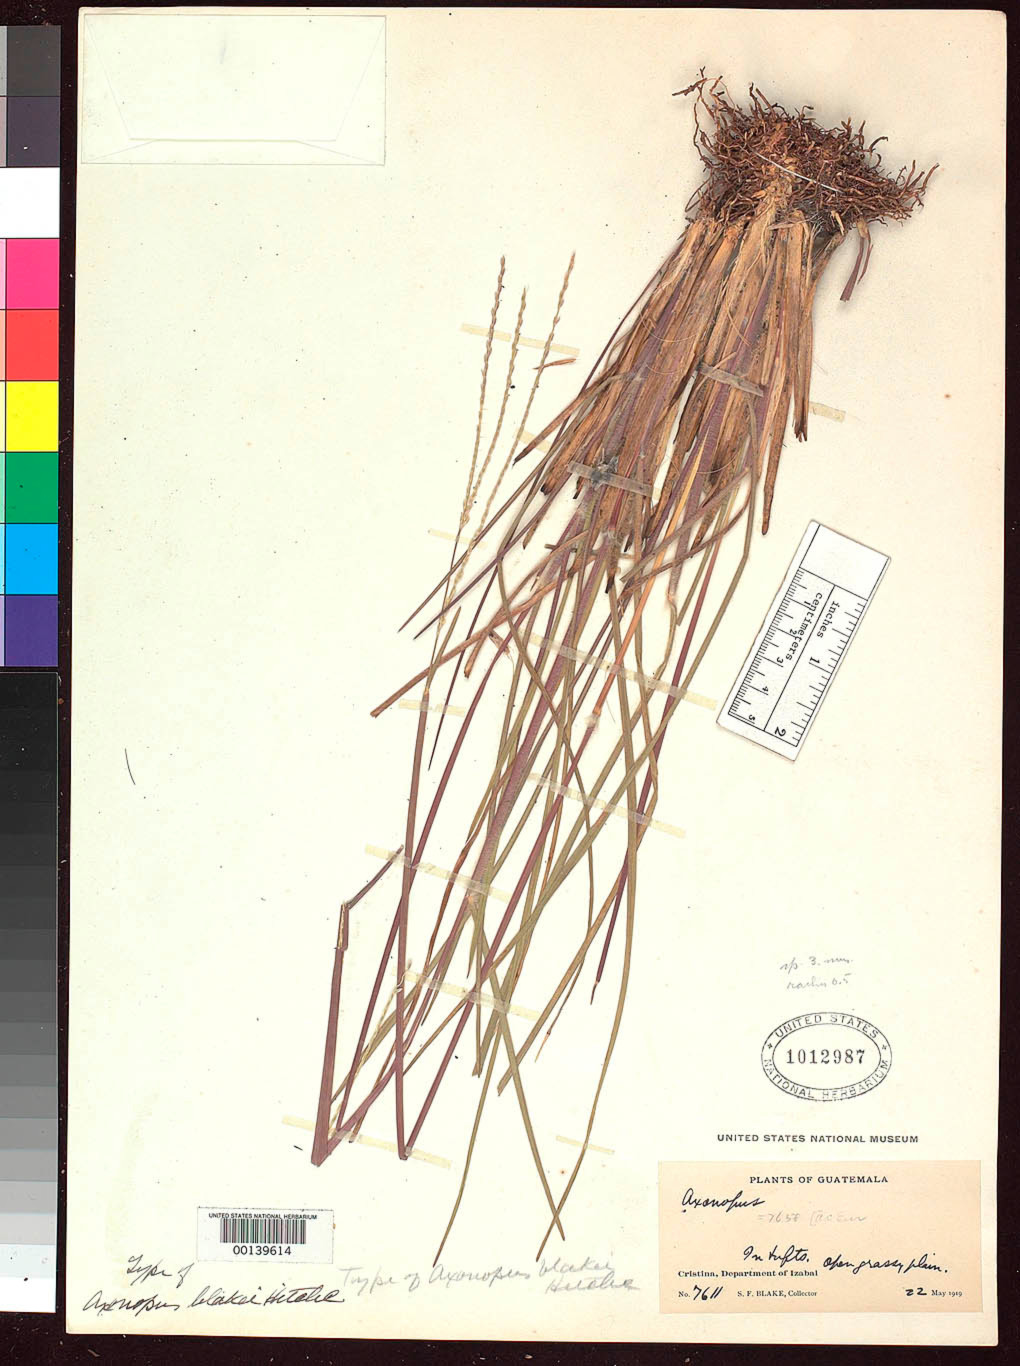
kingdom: Plantae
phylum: Tracheophyta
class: Liliopsida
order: Poales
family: Poaceae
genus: Axonopus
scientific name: Axonopus blakei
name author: Hitchc.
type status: Holotype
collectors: S. Blake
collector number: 7611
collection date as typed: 22 May 1919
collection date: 1919-05-22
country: Guatemala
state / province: Izabal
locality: Cristina.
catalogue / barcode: US 1012987